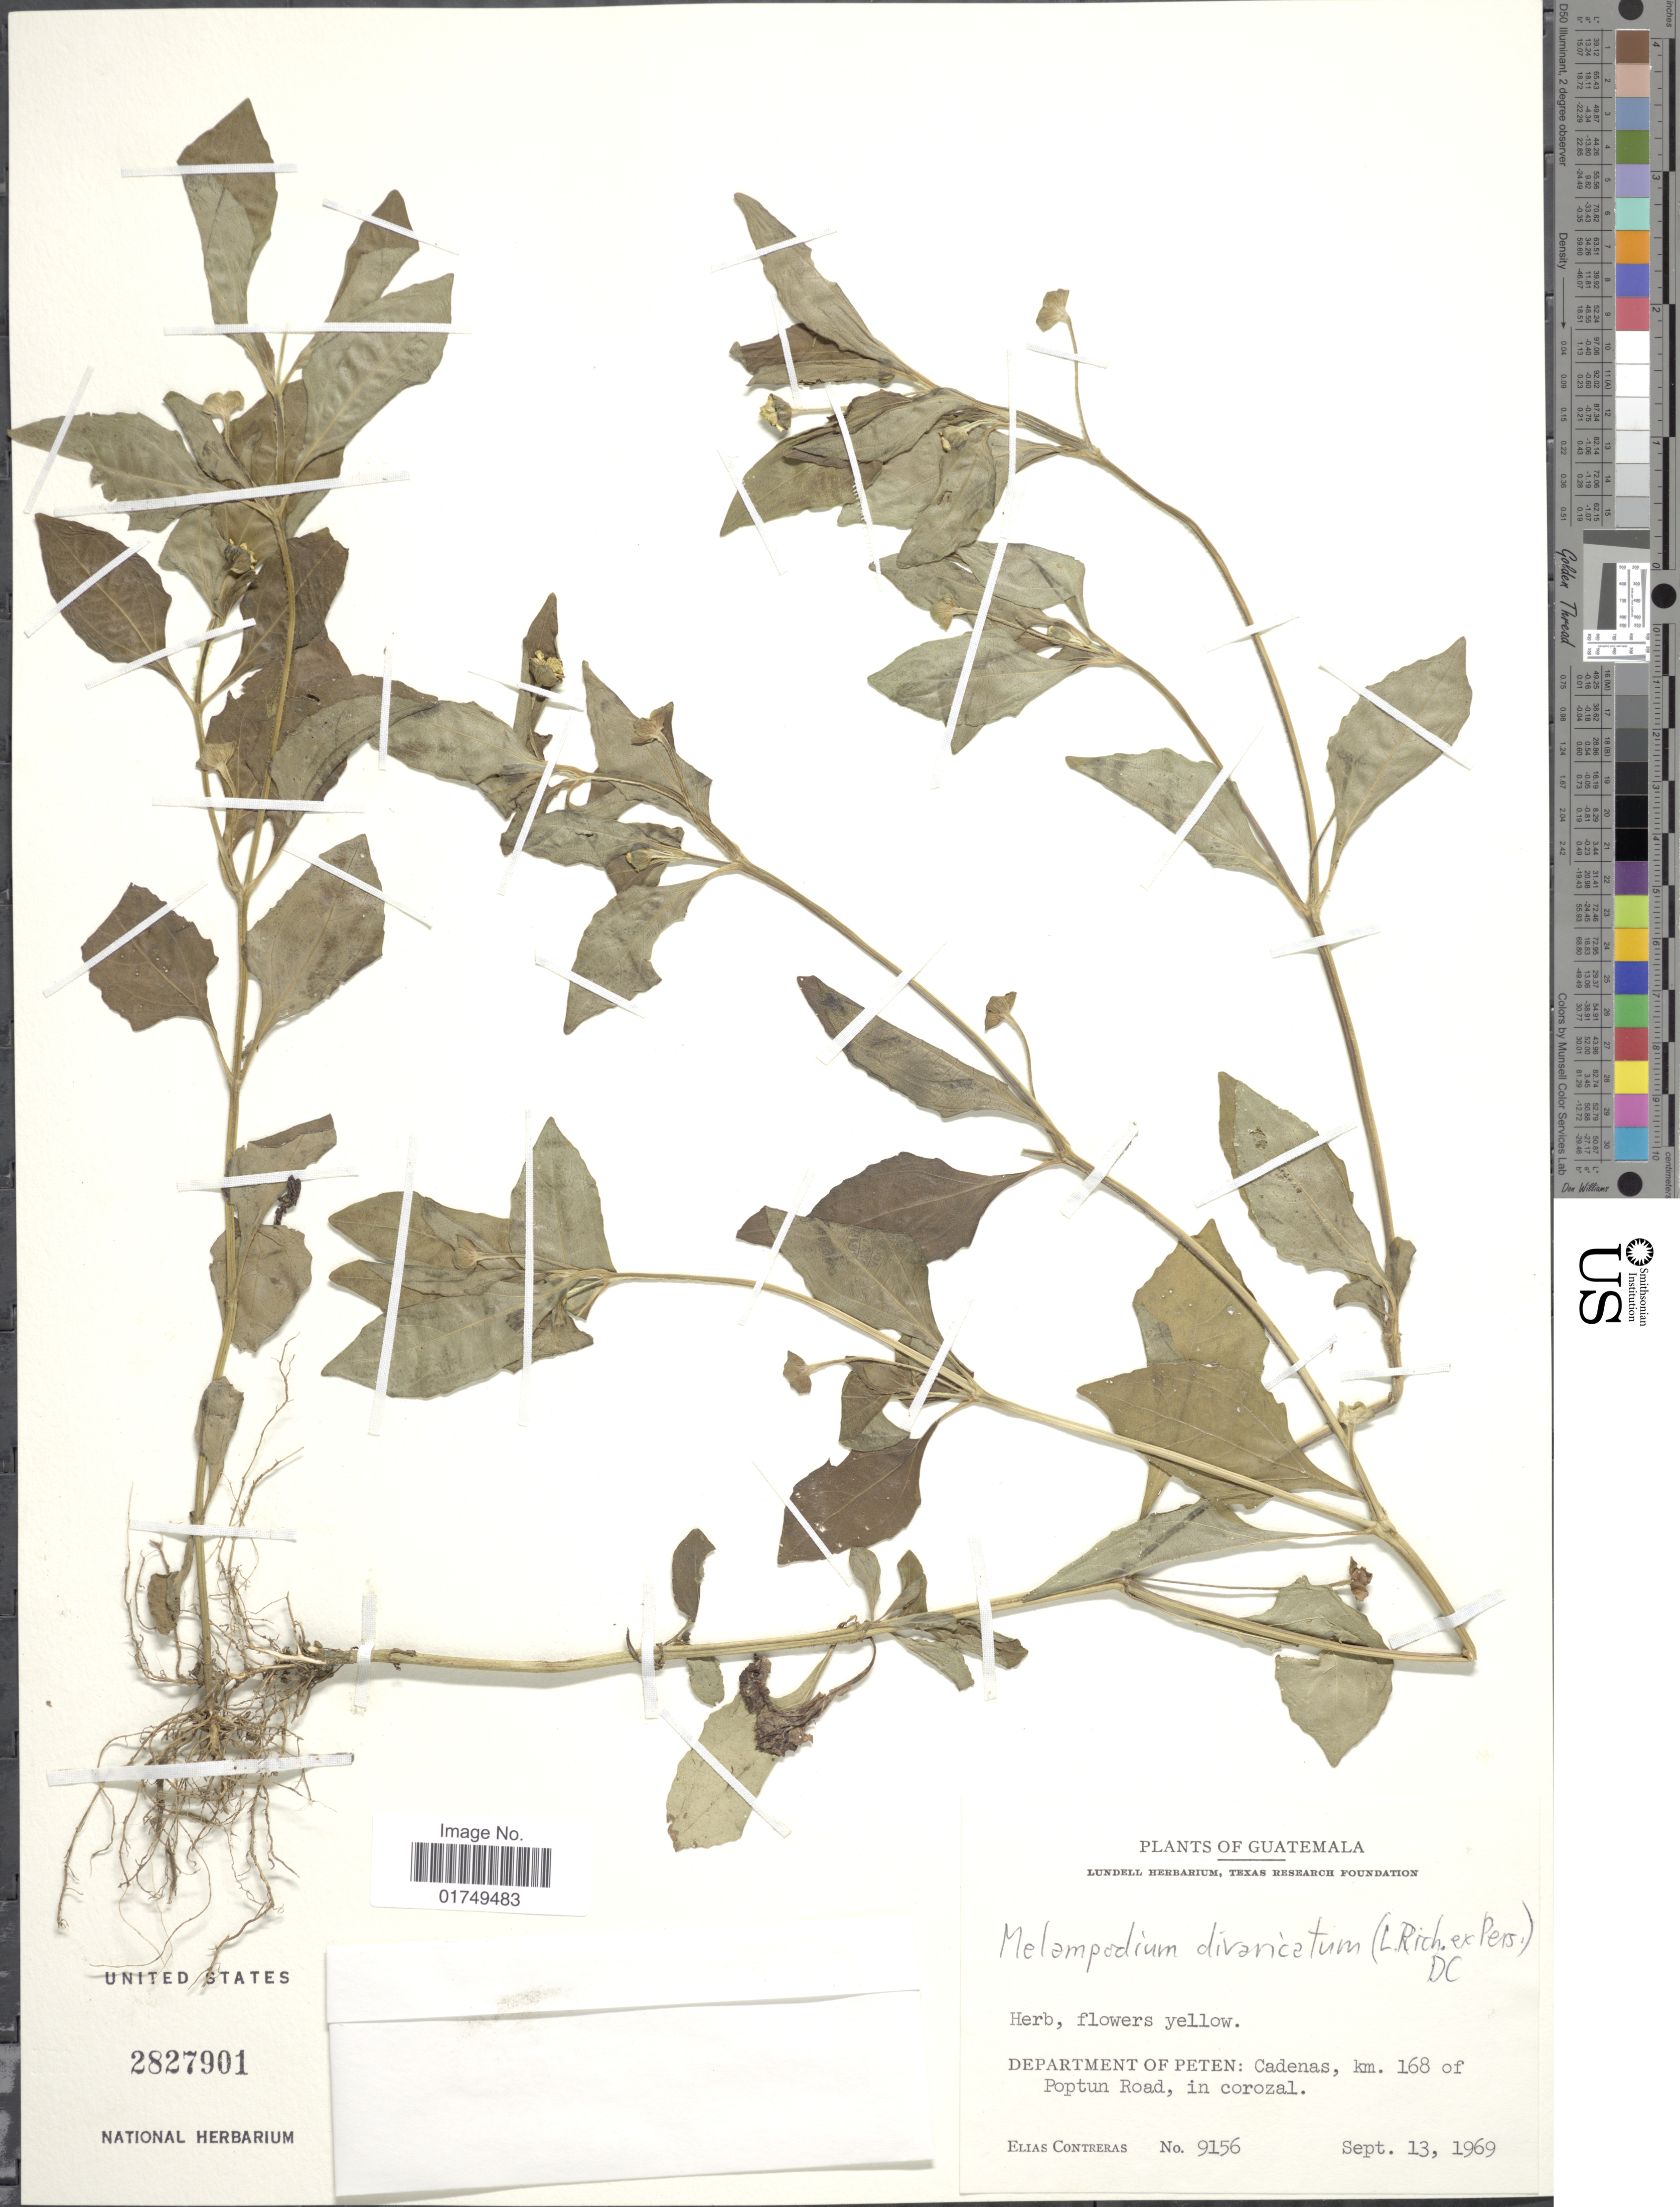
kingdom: Plantae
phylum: Tracheophyta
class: Magnoliopsida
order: Asterales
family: Asteraceae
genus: Melampodium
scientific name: Melampodium divaricatum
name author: (Rich.) DC.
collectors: E. Contreras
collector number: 9156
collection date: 1969-09-13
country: Guatemala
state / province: El Petén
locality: Department of Peten: Cadenas, km. 168 of Poptun Road, in corozal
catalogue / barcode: US 2827901